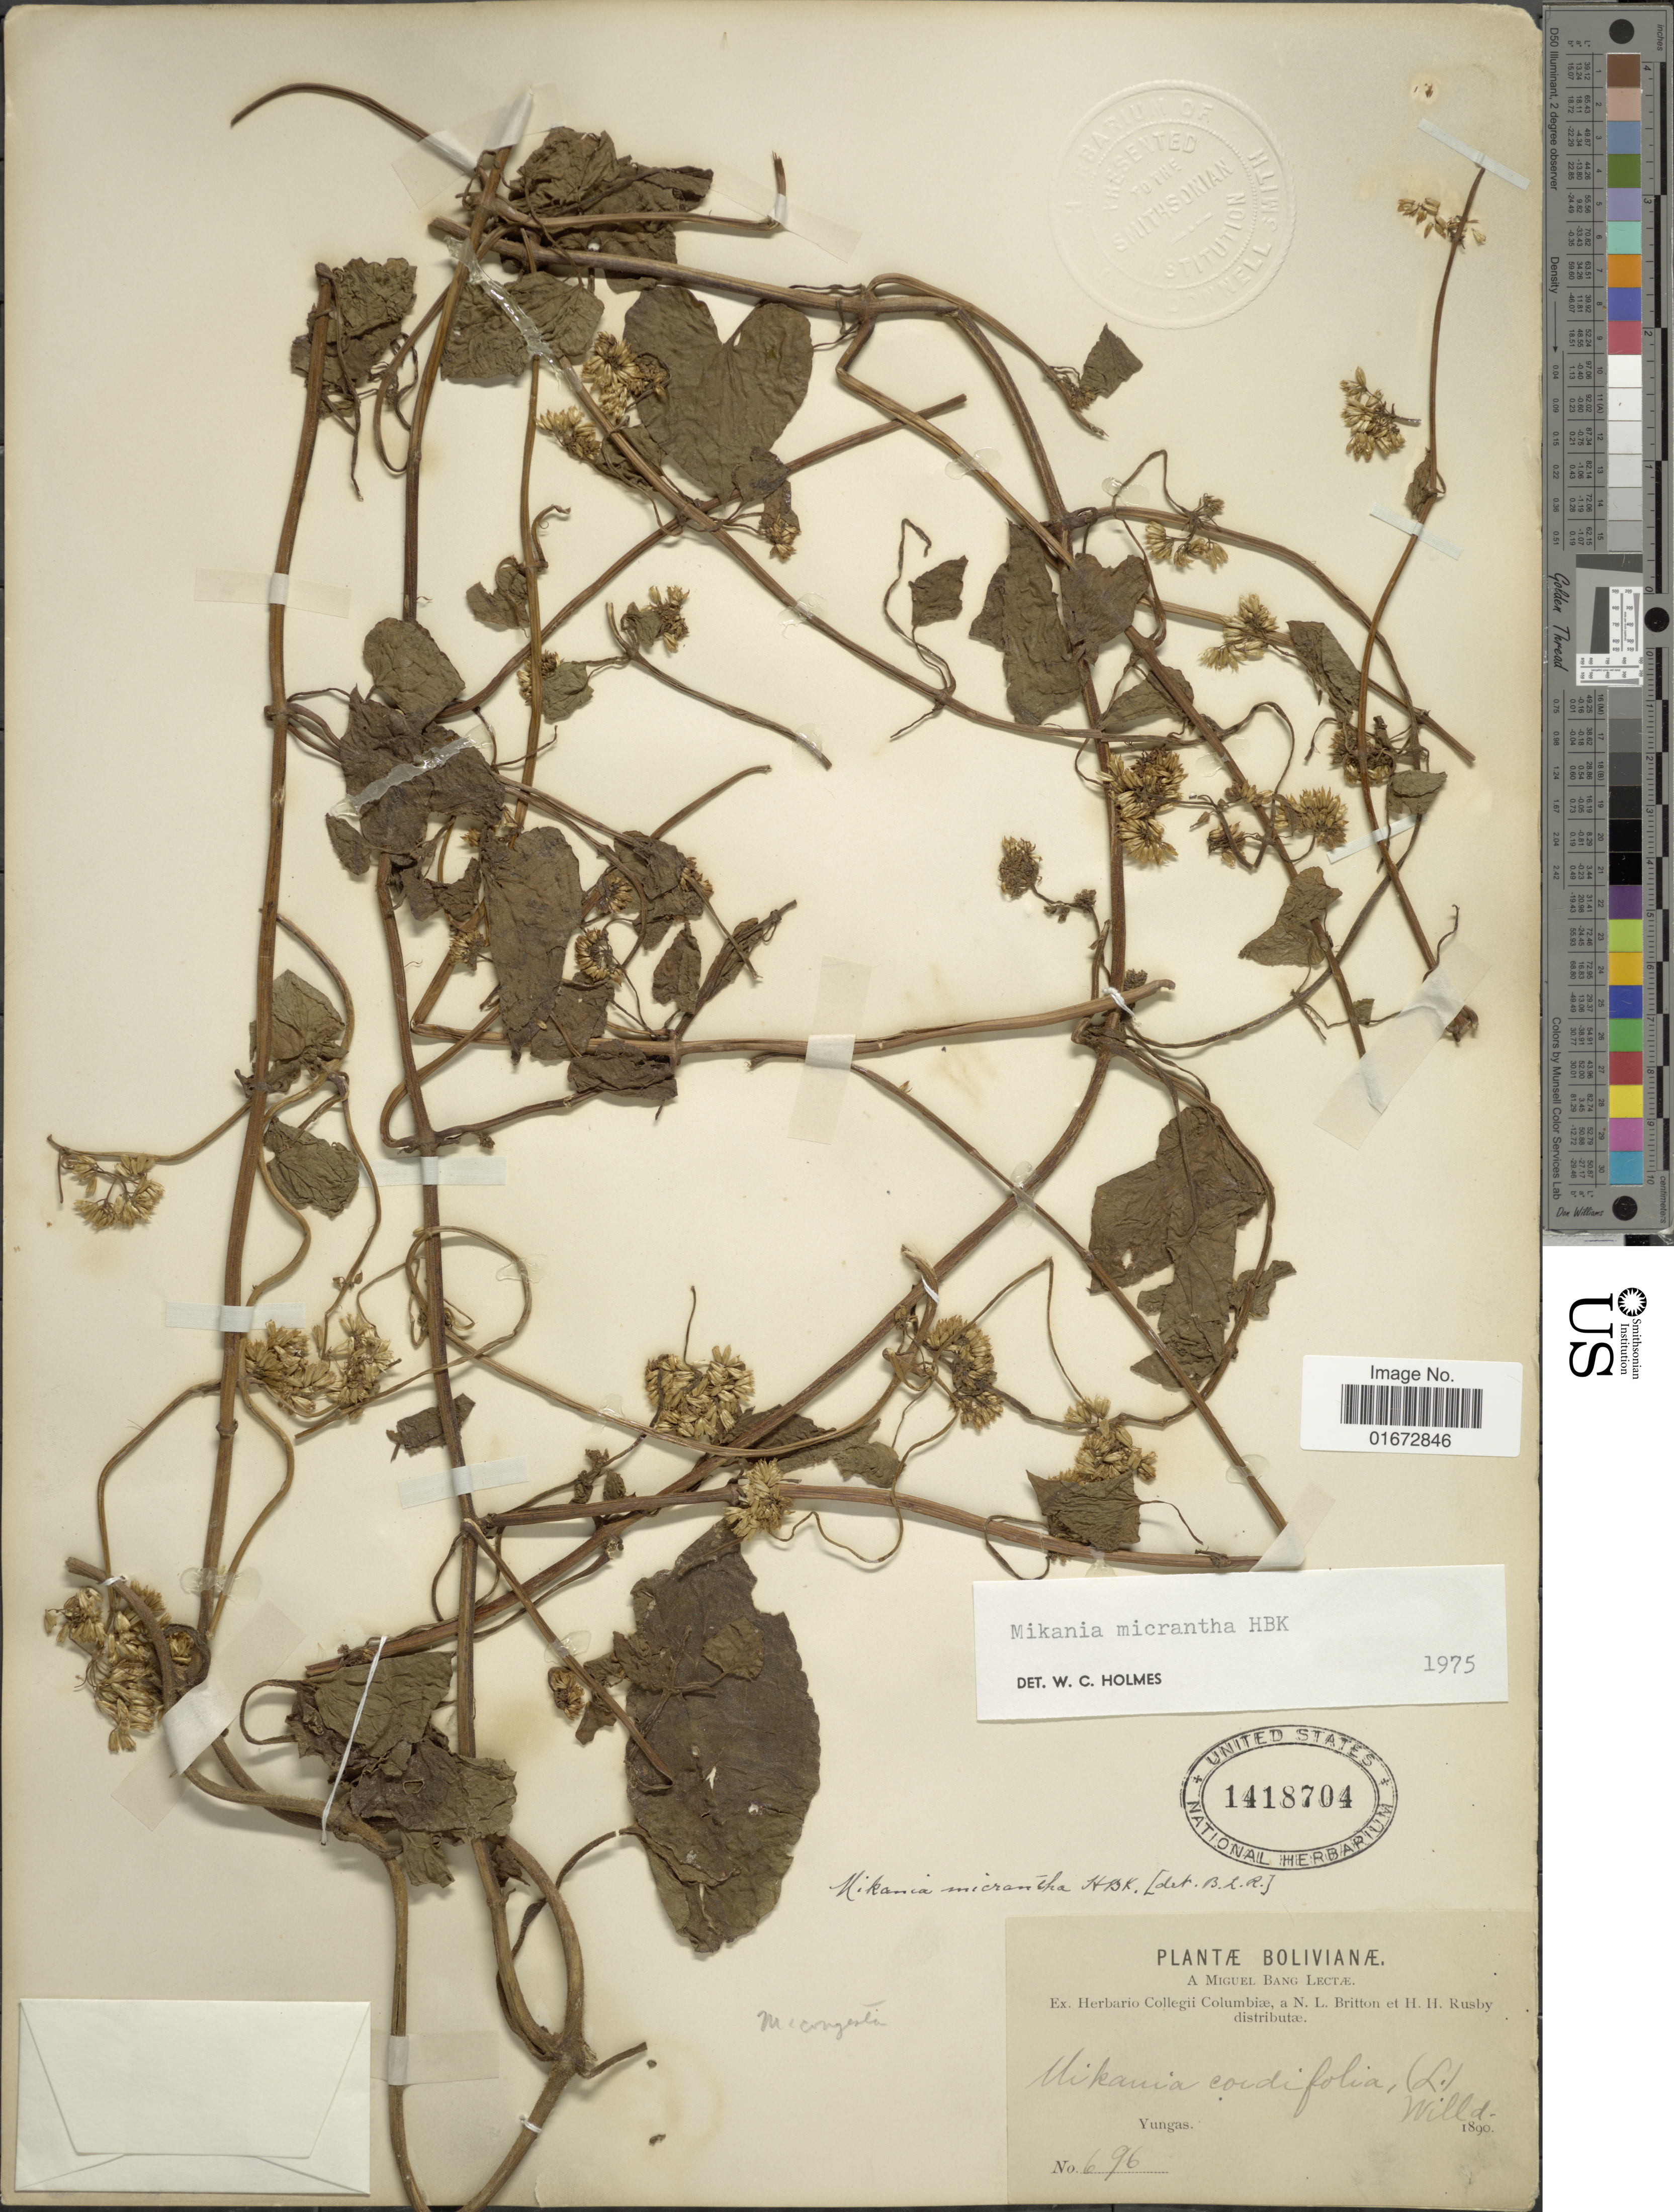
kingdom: Plantae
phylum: Tracheophyta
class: Magnoliopsida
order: Asterales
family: Asteraceae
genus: Mikania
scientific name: Mikania micrantha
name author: Kunth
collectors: M. Bang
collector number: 696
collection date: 1890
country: Bolivia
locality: Yungas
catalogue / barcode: US 1418704